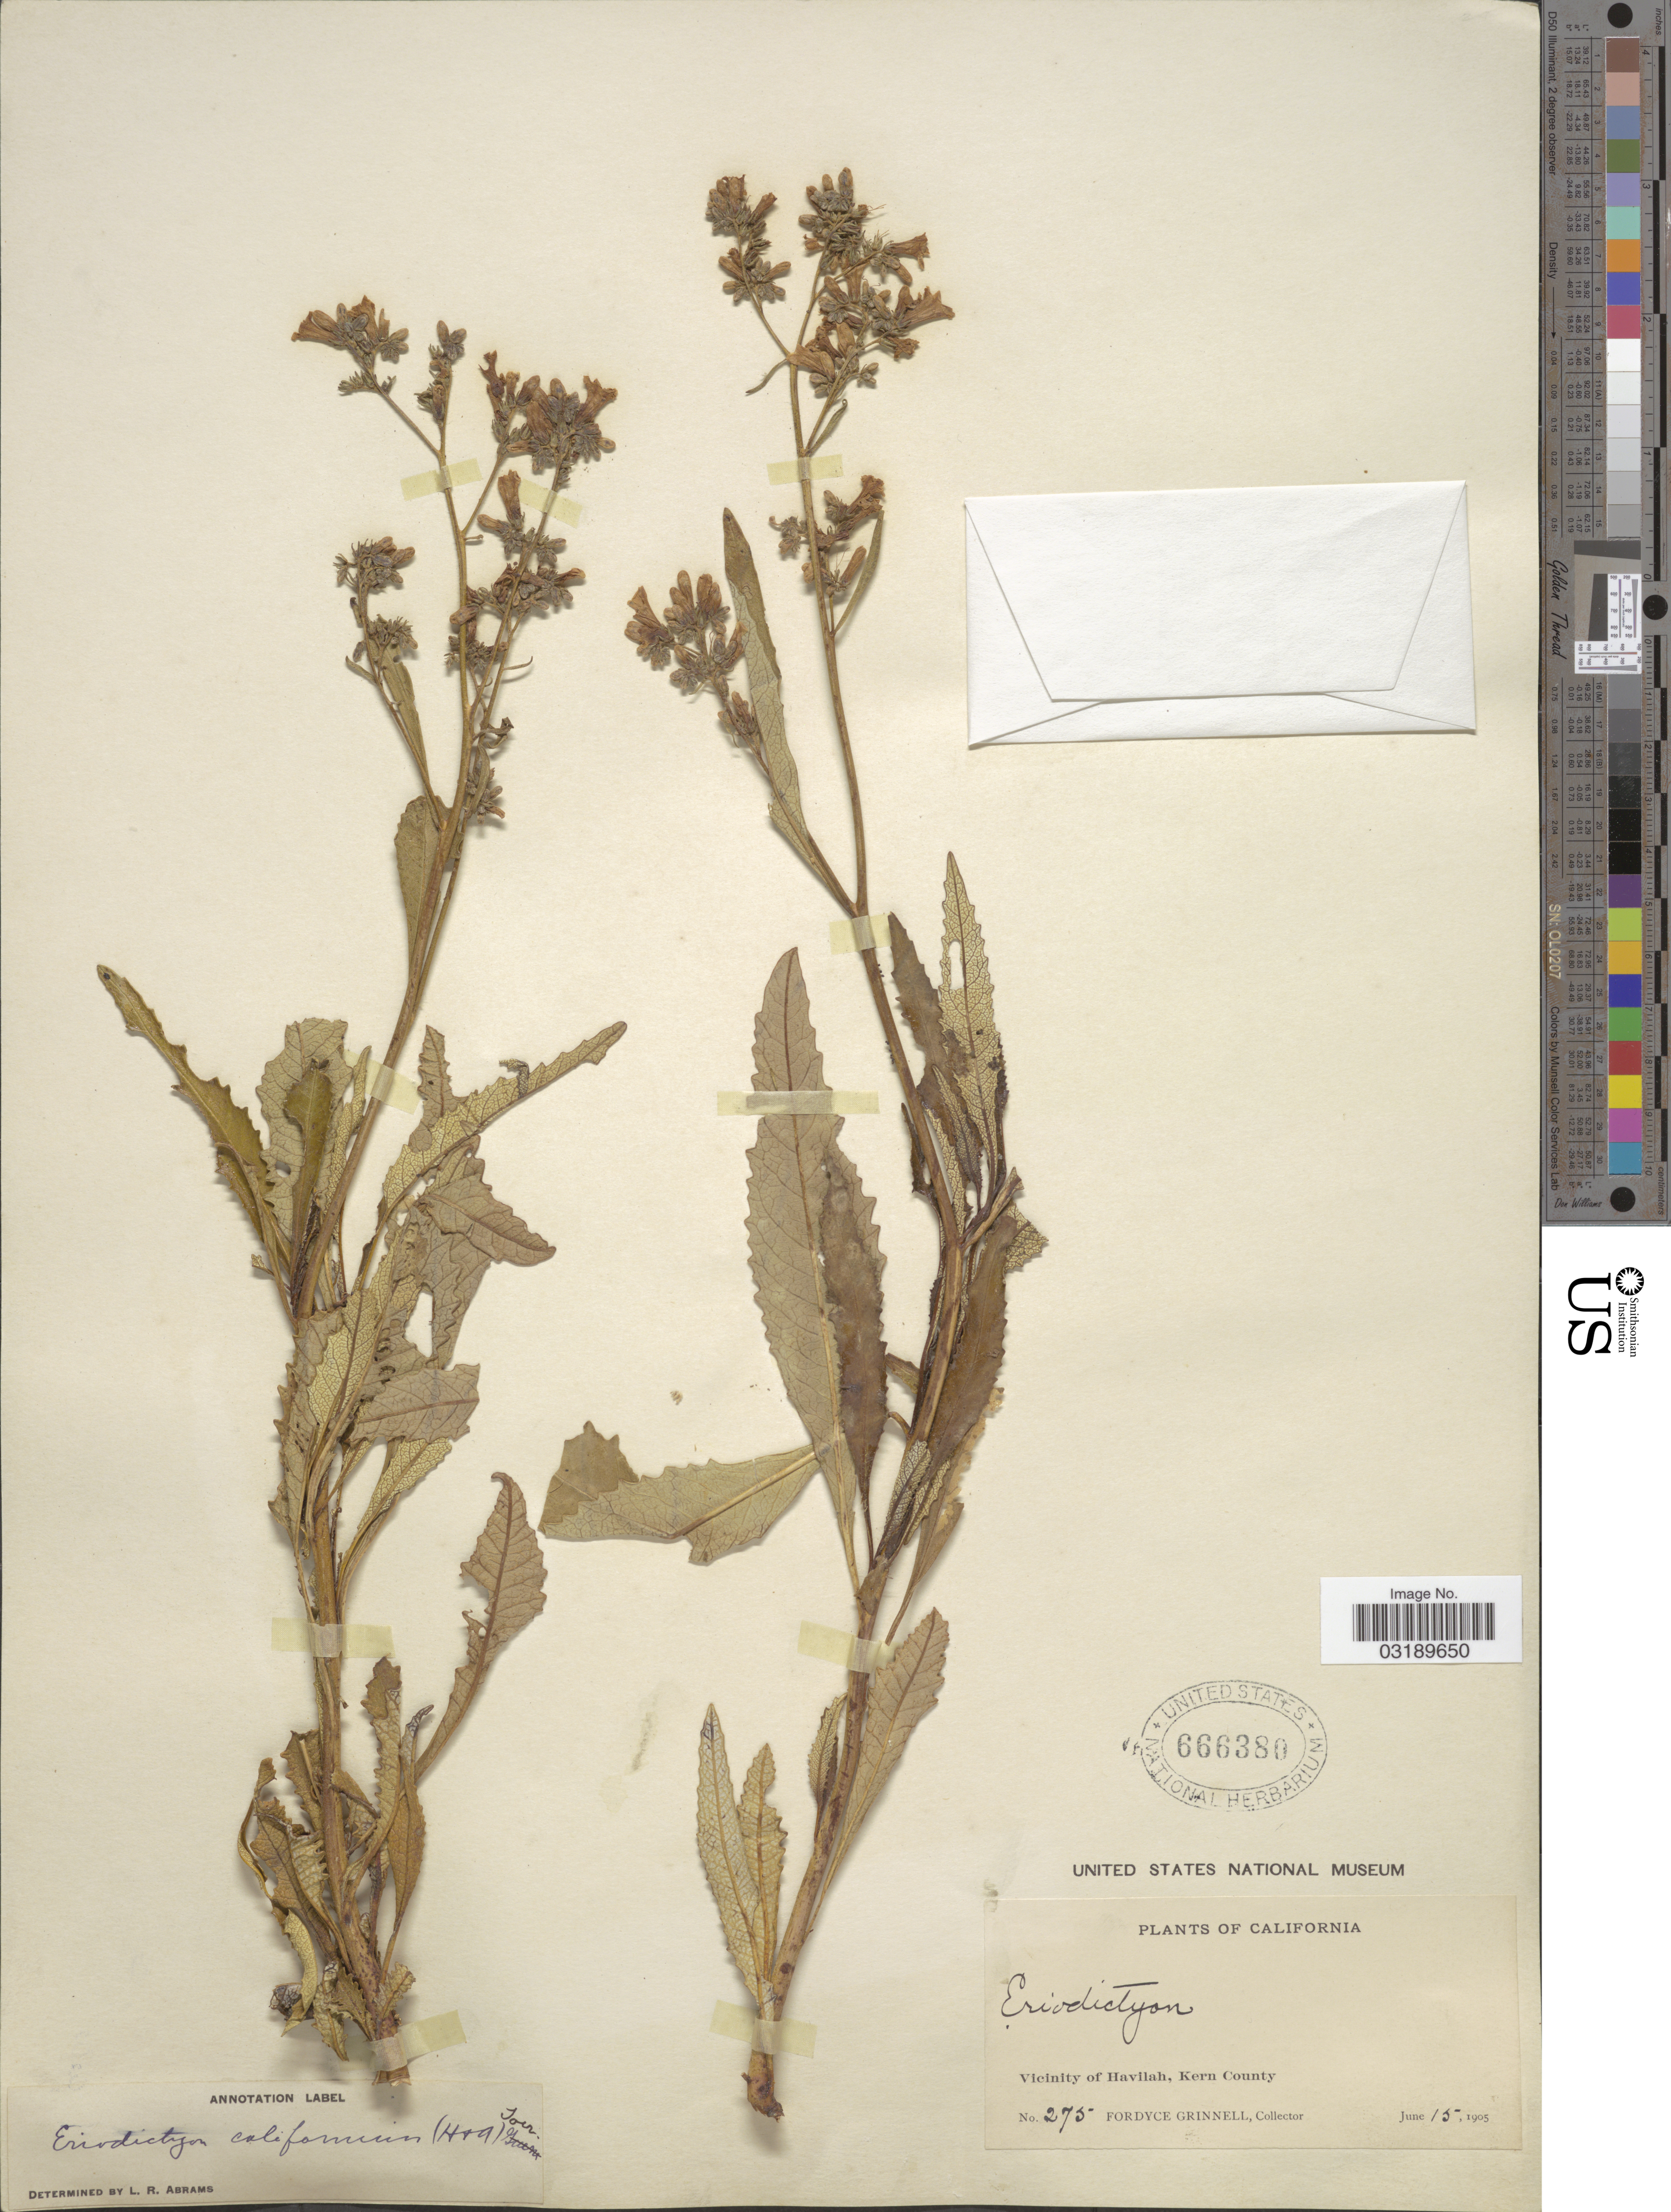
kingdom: Plantae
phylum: Tracheophyta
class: Magnoliopsida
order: Boraginales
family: Namaceae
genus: Eriodictyon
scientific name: Eriodictyon californicum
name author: (Hook. & Arn.) Torr.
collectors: F. Grinnell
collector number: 275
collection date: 1905-06-15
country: United States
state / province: California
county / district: Kern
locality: Vicinity of Havilah, Kern County.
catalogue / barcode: US 666380